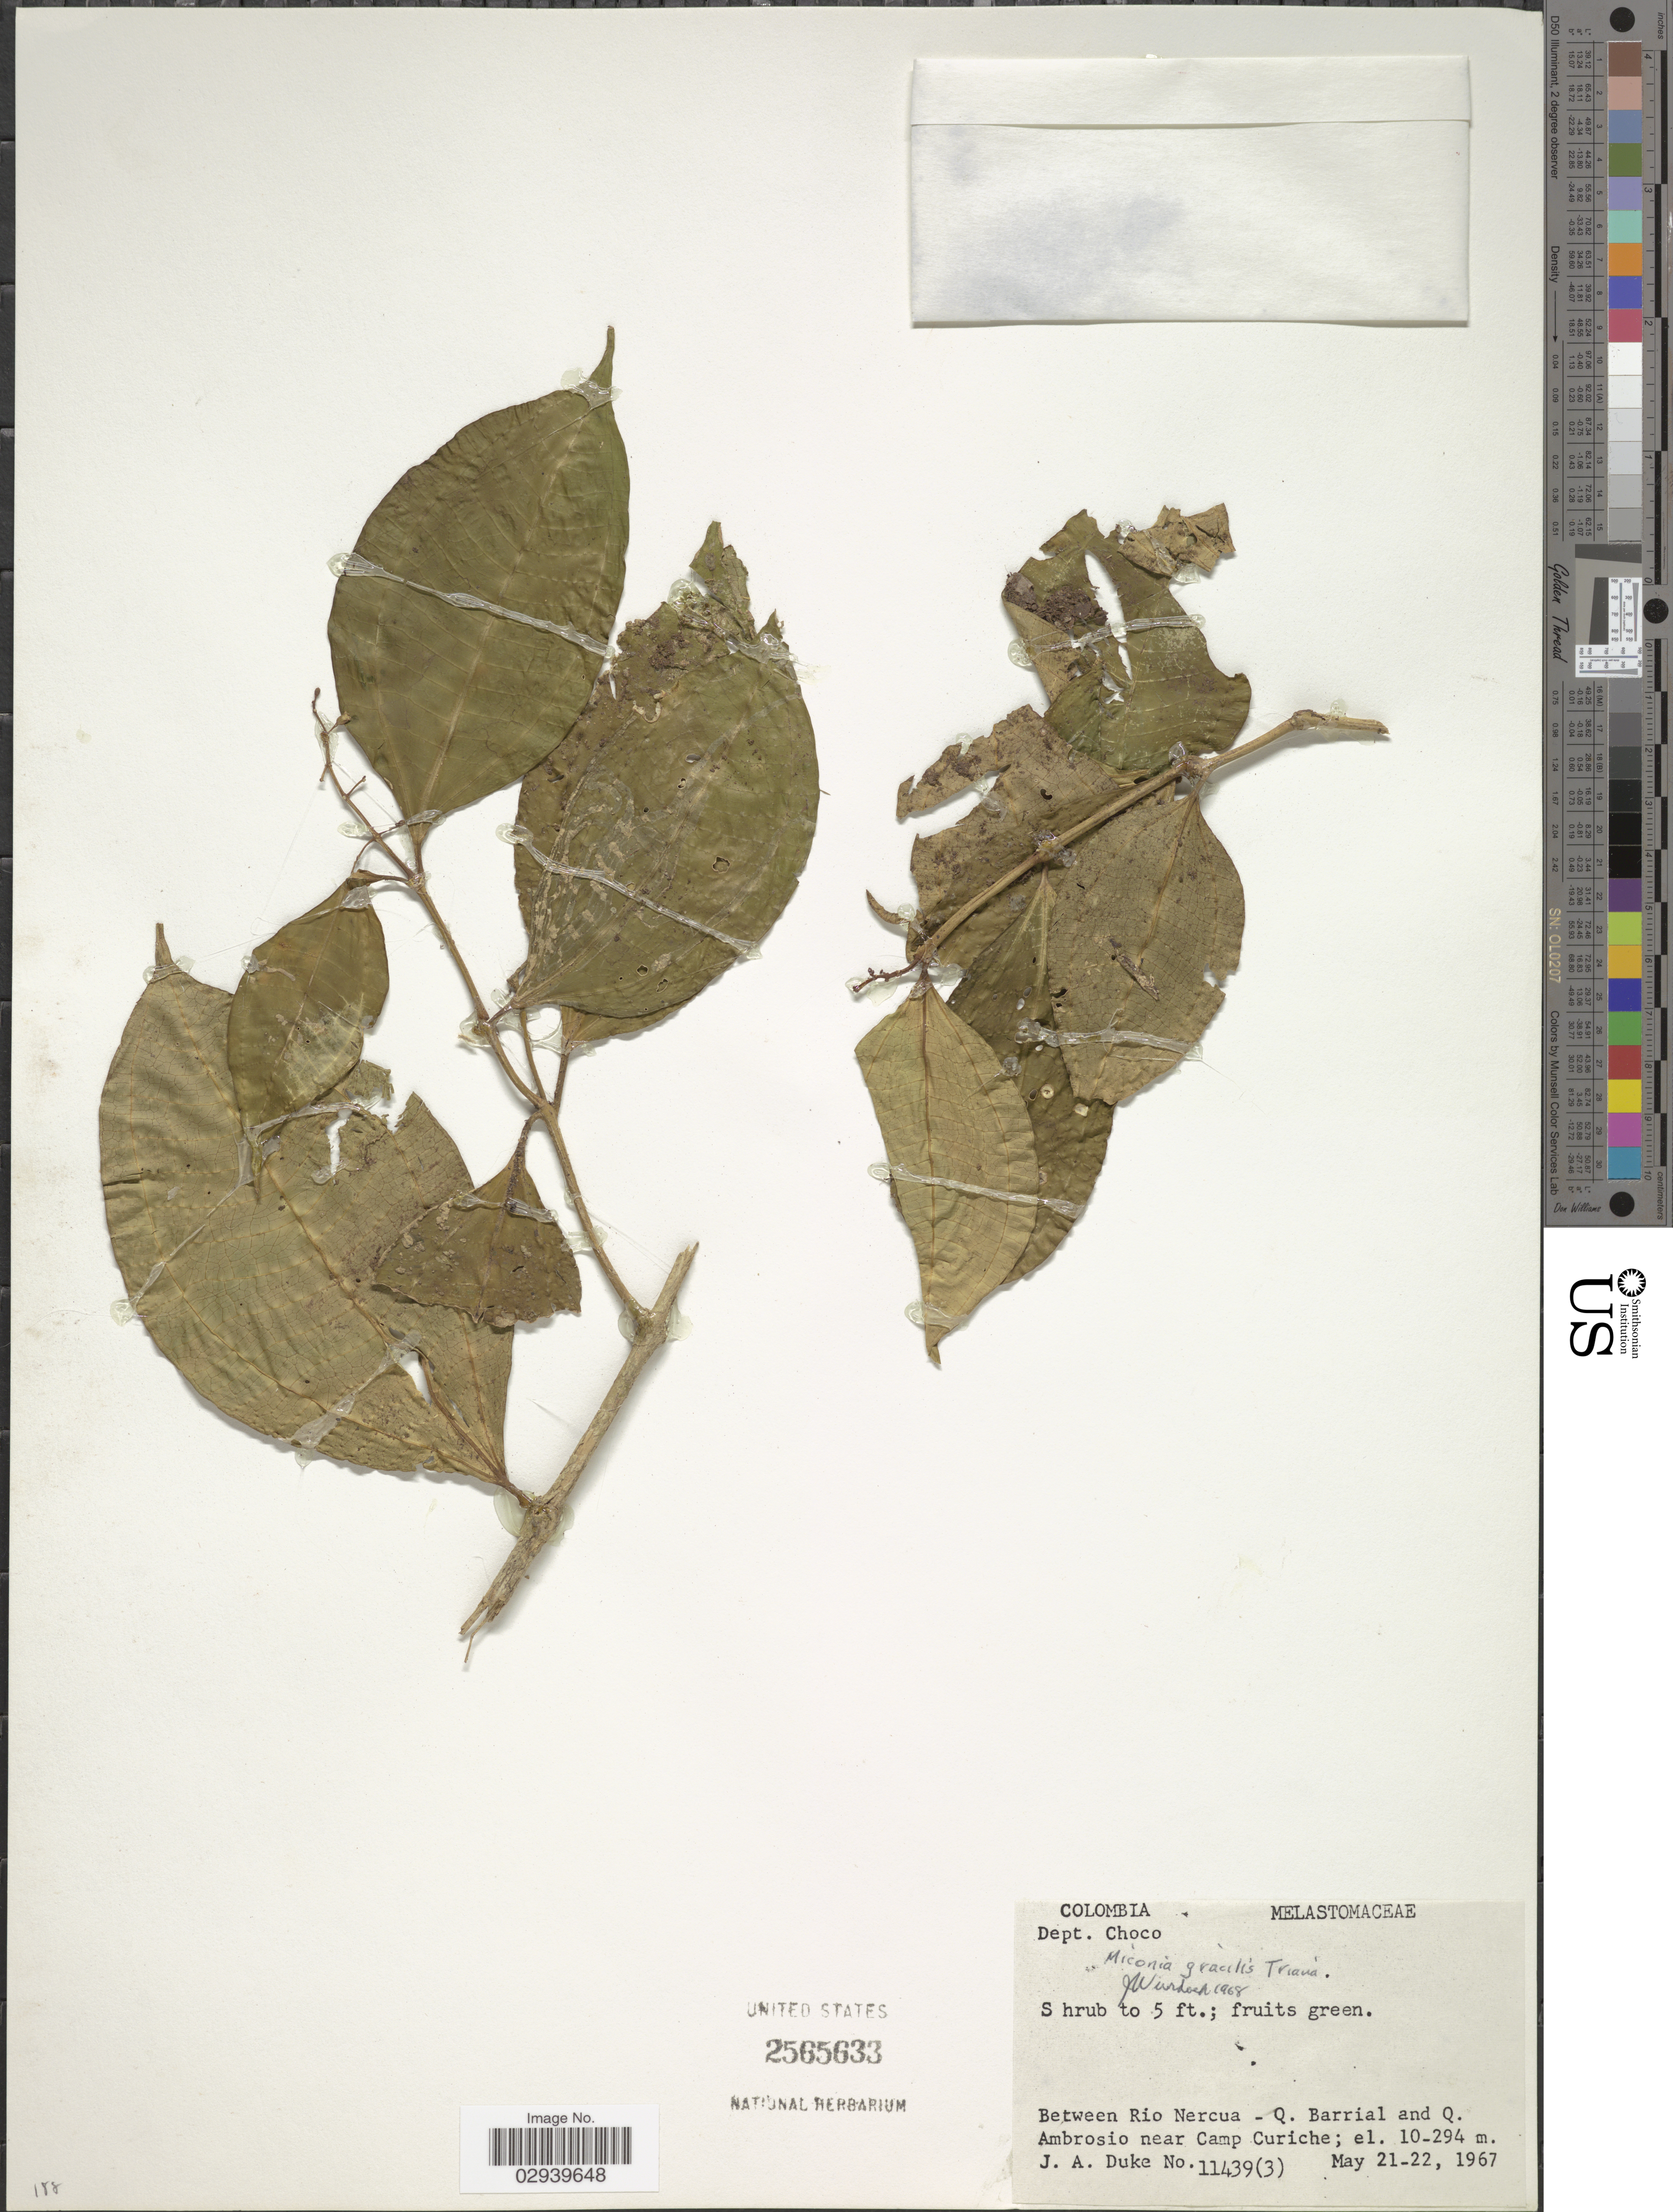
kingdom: Plantae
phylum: Tracheophyta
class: Magnoliopsida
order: Myrtales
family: Melastomataceae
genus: Miconia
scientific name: Miconia gracilis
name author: Triana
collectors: J. A. Duke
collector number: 11439(3)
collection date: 1967-05-21/1967-05-22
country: Colombia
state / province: Chocó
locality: Dept. Chocó, Between Rio Nercua - Q. Barrial and Q. Ambrosio near Camp Curiche.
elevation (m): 10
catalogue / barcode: US 2565633